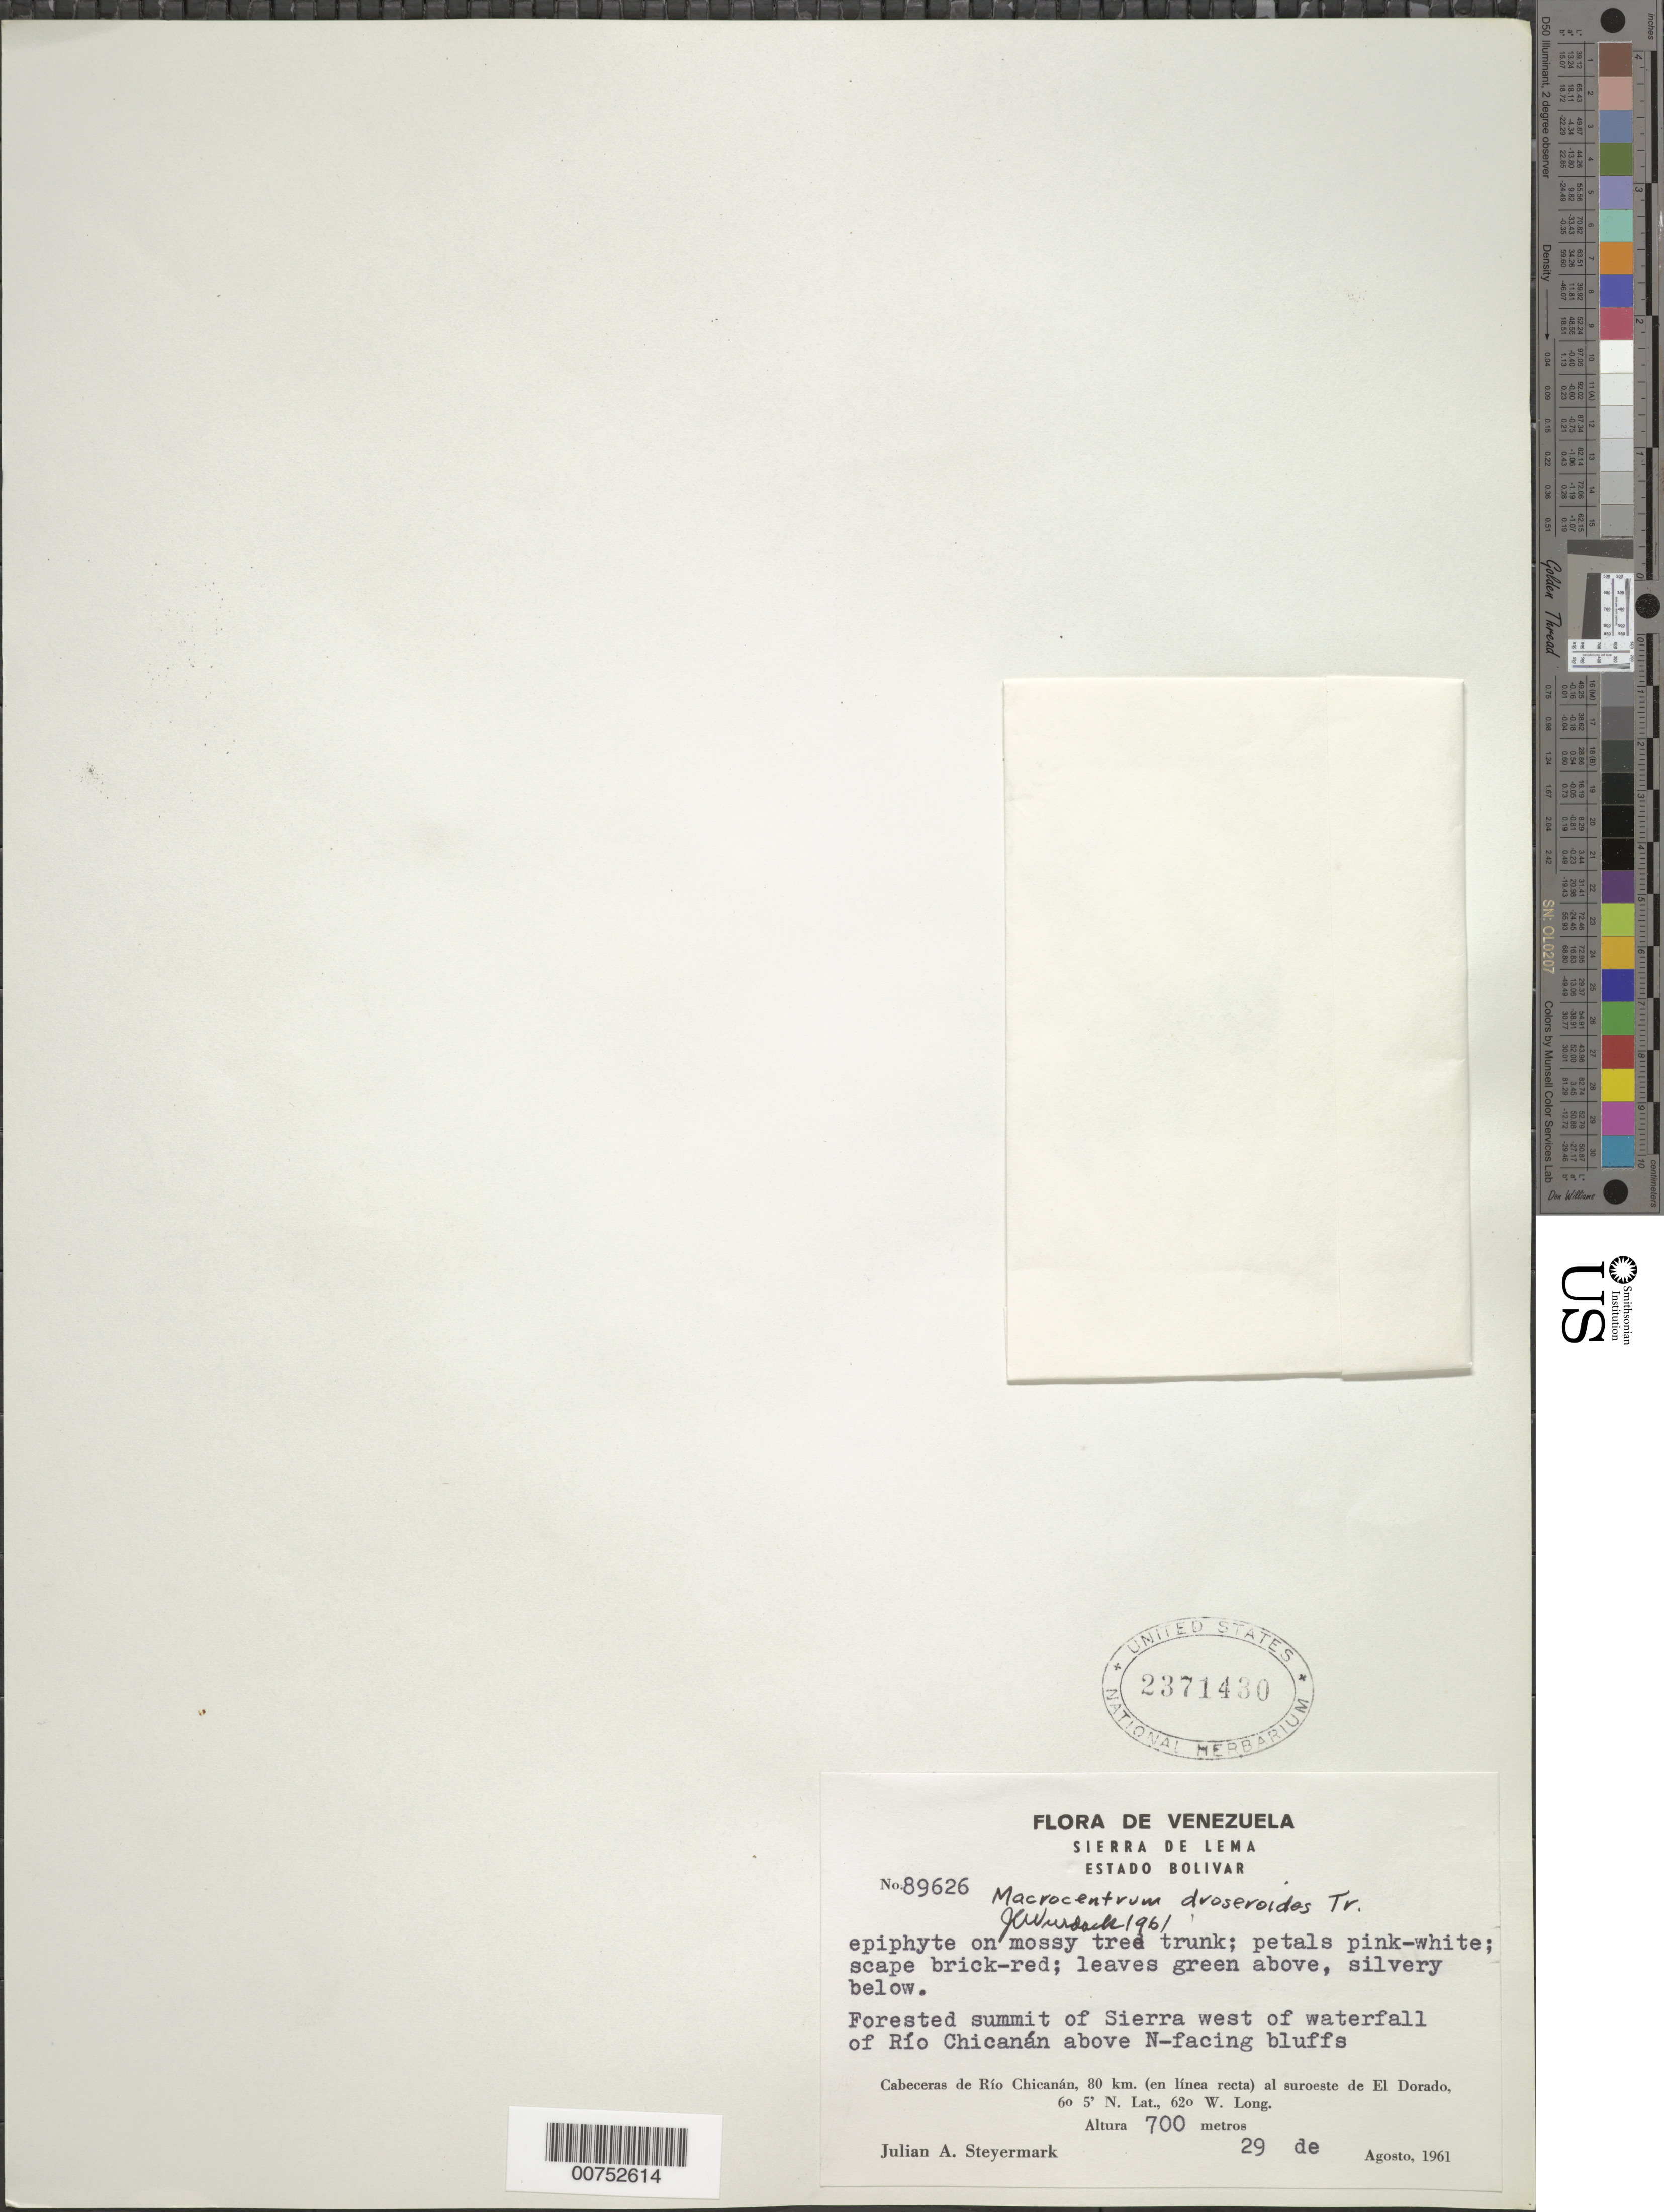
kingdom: Plantae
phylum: Tracheophyta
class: Magnoliopsida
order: Myrtales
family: Melastomataceae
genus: Macrocentrum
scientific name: Macrocentrum droseroides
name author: Triana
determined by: Wurdack, John J., (US), US (UNITED STATES)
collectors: J. Steyermark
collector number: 89626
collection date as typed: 29-Aug-61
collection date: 1961-08-29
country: Venezuela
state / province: Bolívar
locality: Sierra de Lema, Cabeceras de Río Chicanán, 80 km to the SW of El Dorado; west of waterfall of headwaters of Río Chicanan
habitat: Forested summit; on mossy tree trunk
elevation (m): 700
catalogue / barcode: US 2371430